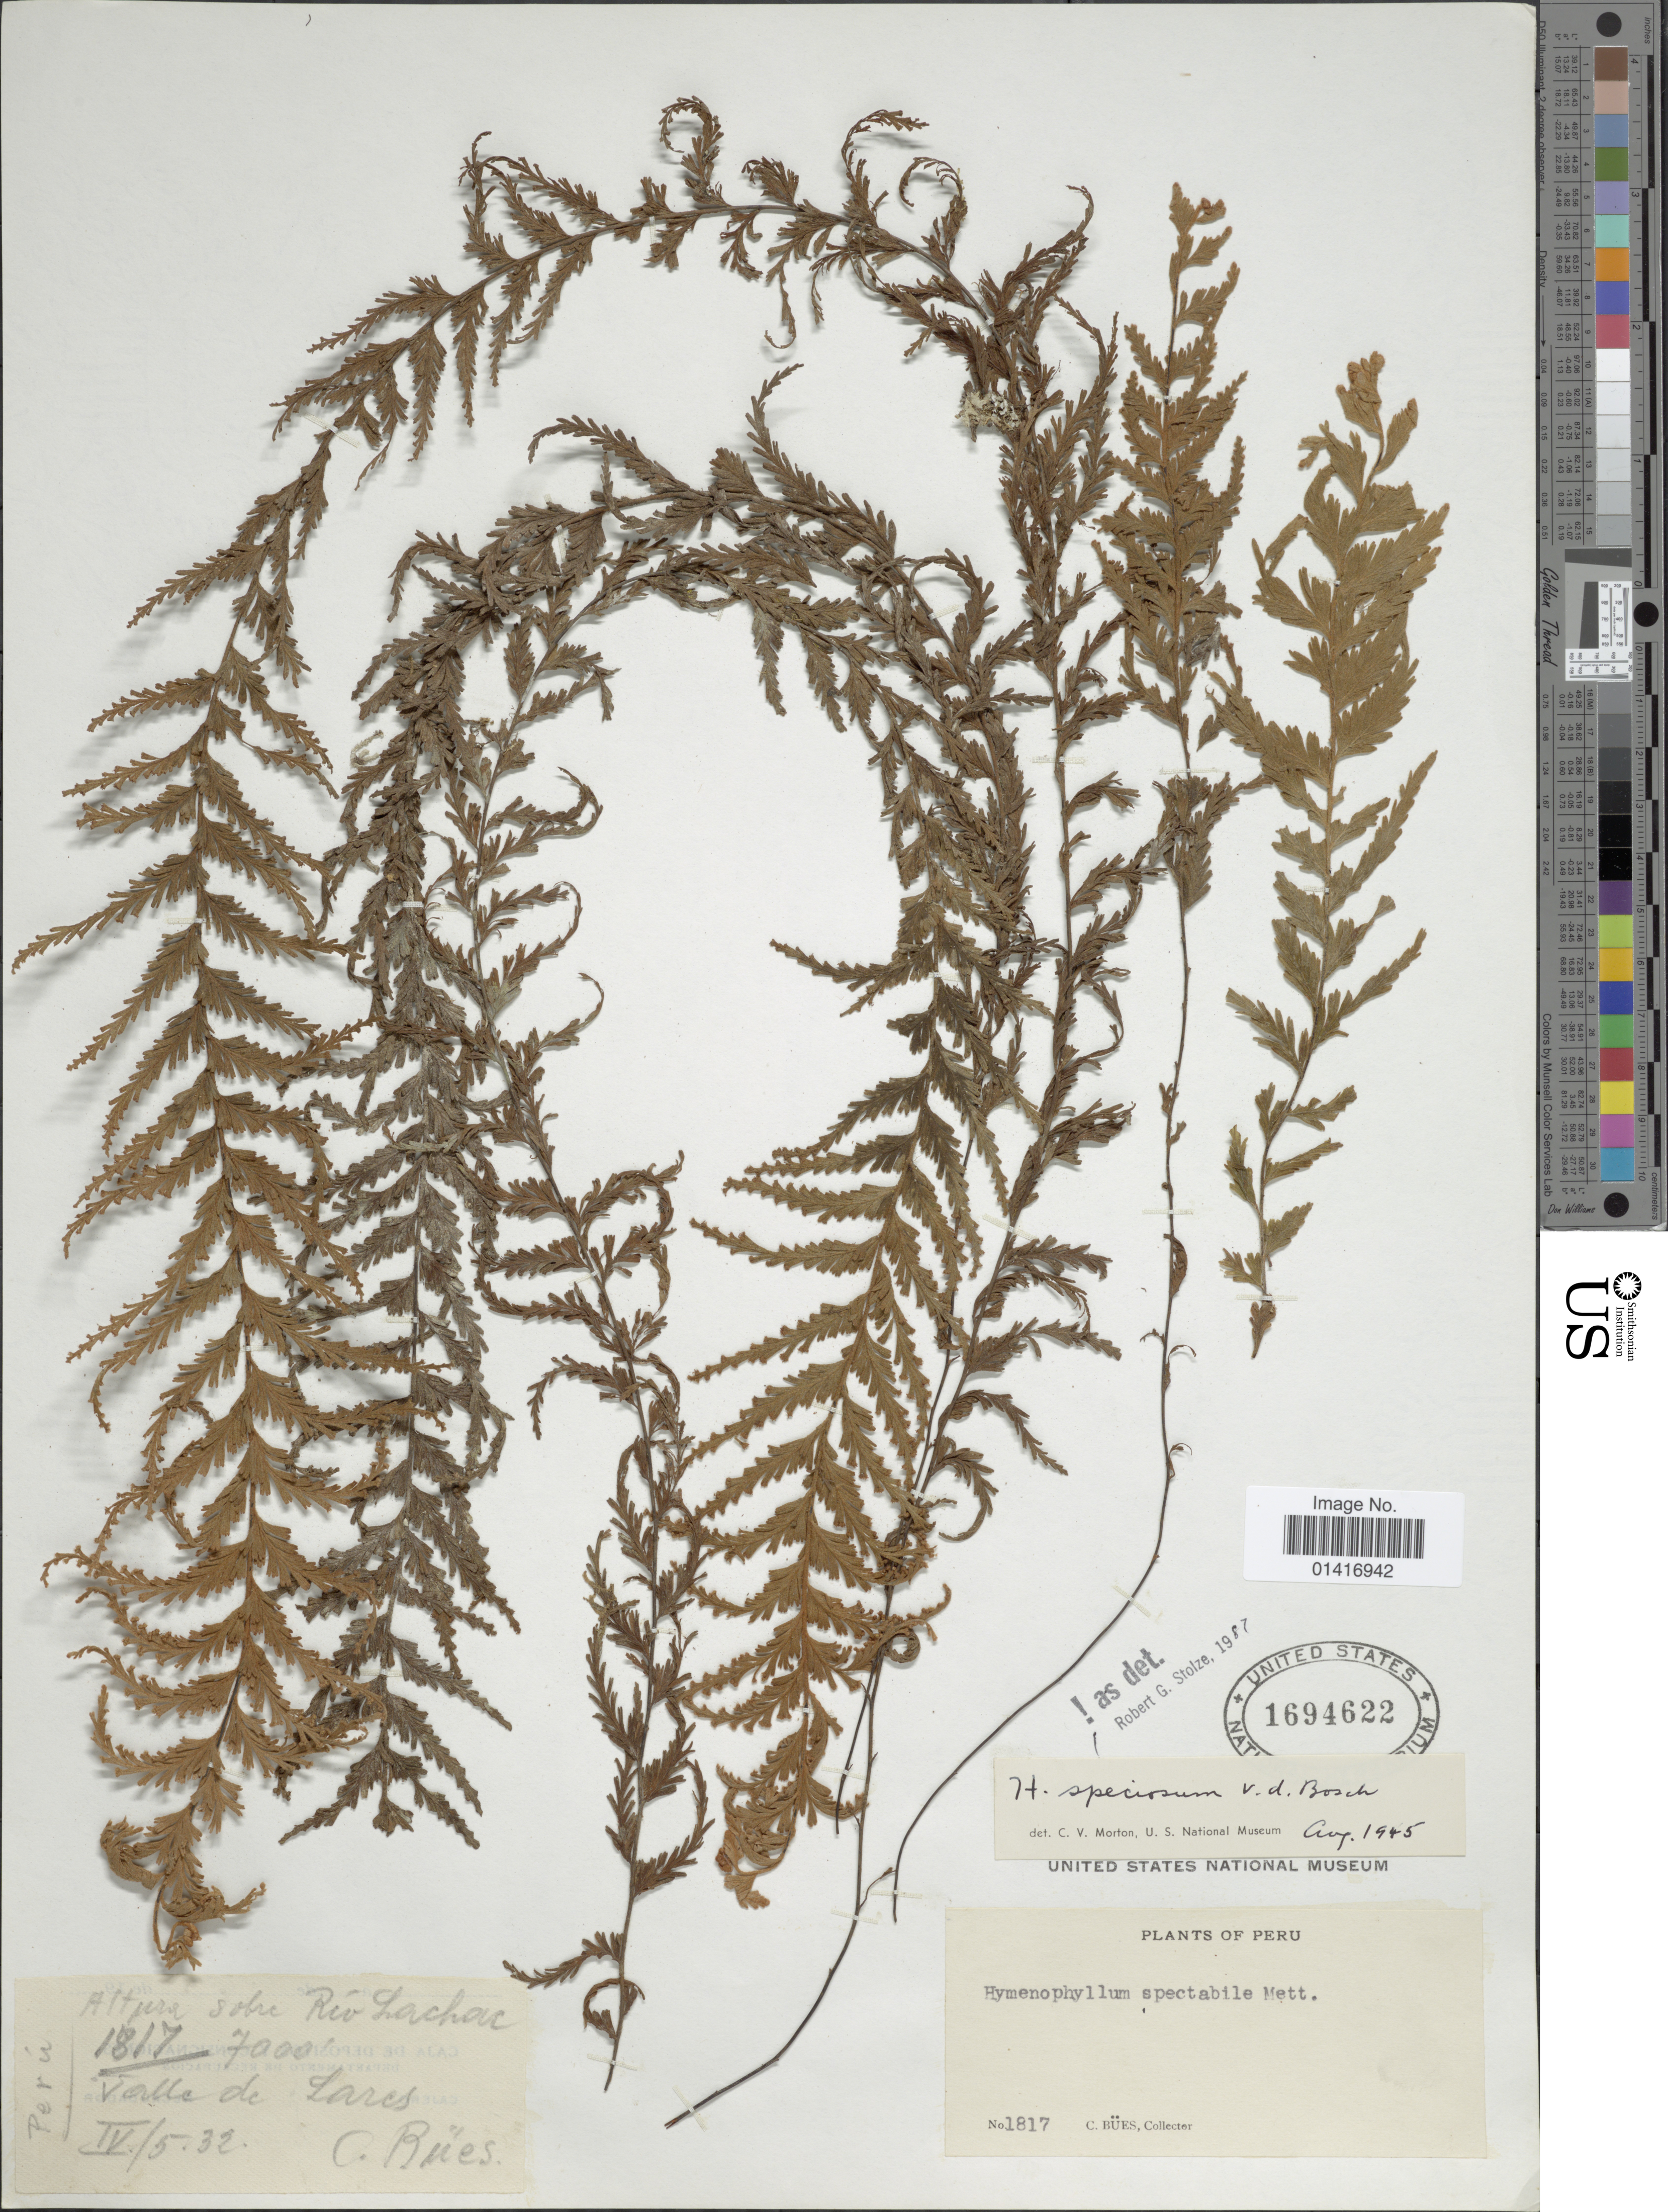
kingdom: Plantae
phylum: Tracheophyta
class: Polypodiopsida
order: Hymenophyllales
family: Hymenophyllaceae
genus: Hymenophyllum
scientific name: Hymenophyllum speciosum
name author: Bosch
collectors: C. Bues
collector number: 1817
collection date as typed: Transcribed d/m/y: 4/5/32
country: Peru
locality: Altura sobre Rio Lachac, Valle de Lares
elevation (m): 2134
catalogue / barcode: US 1694622